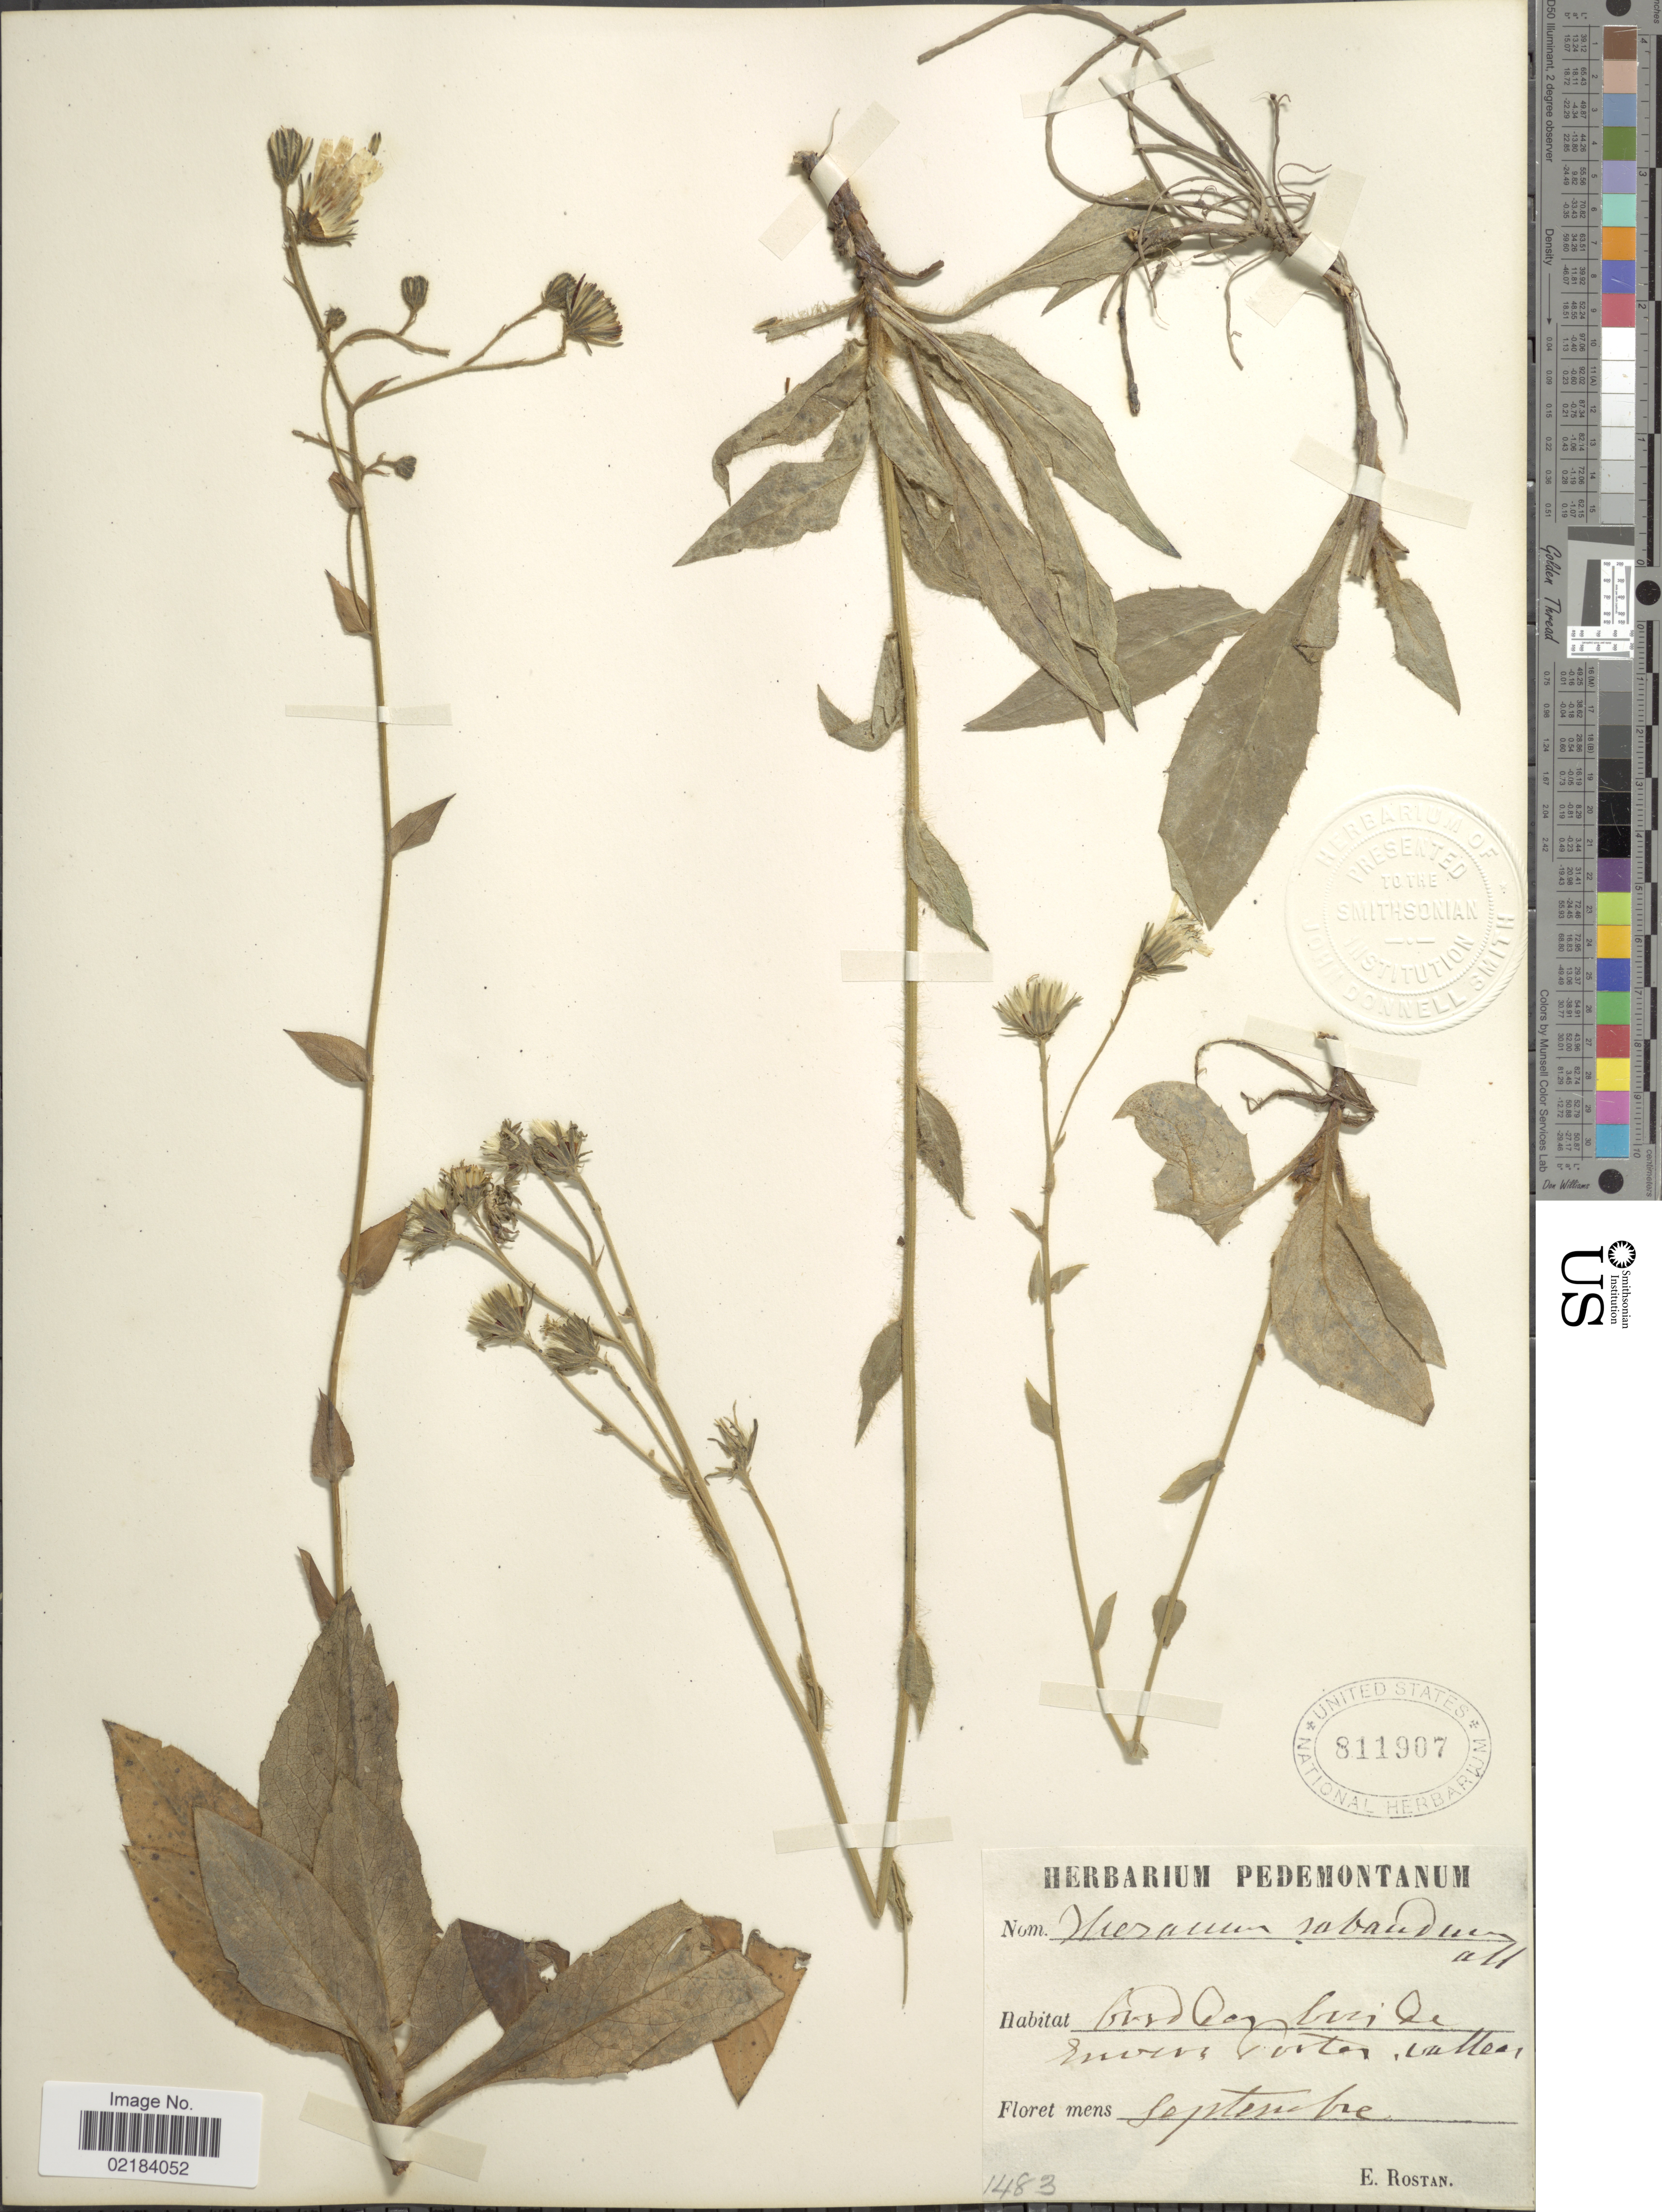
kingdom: Plantae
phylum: Tracheophyta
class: Magnoliopsida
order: Asterales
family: Asteraceae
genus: Hieracium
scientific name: Hieracium sabaudum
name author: L.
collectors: E. Rostan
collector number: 1483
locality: [illegible text] boi de Envine [illegible text], vallees[interpreted]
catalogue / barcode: US 811907